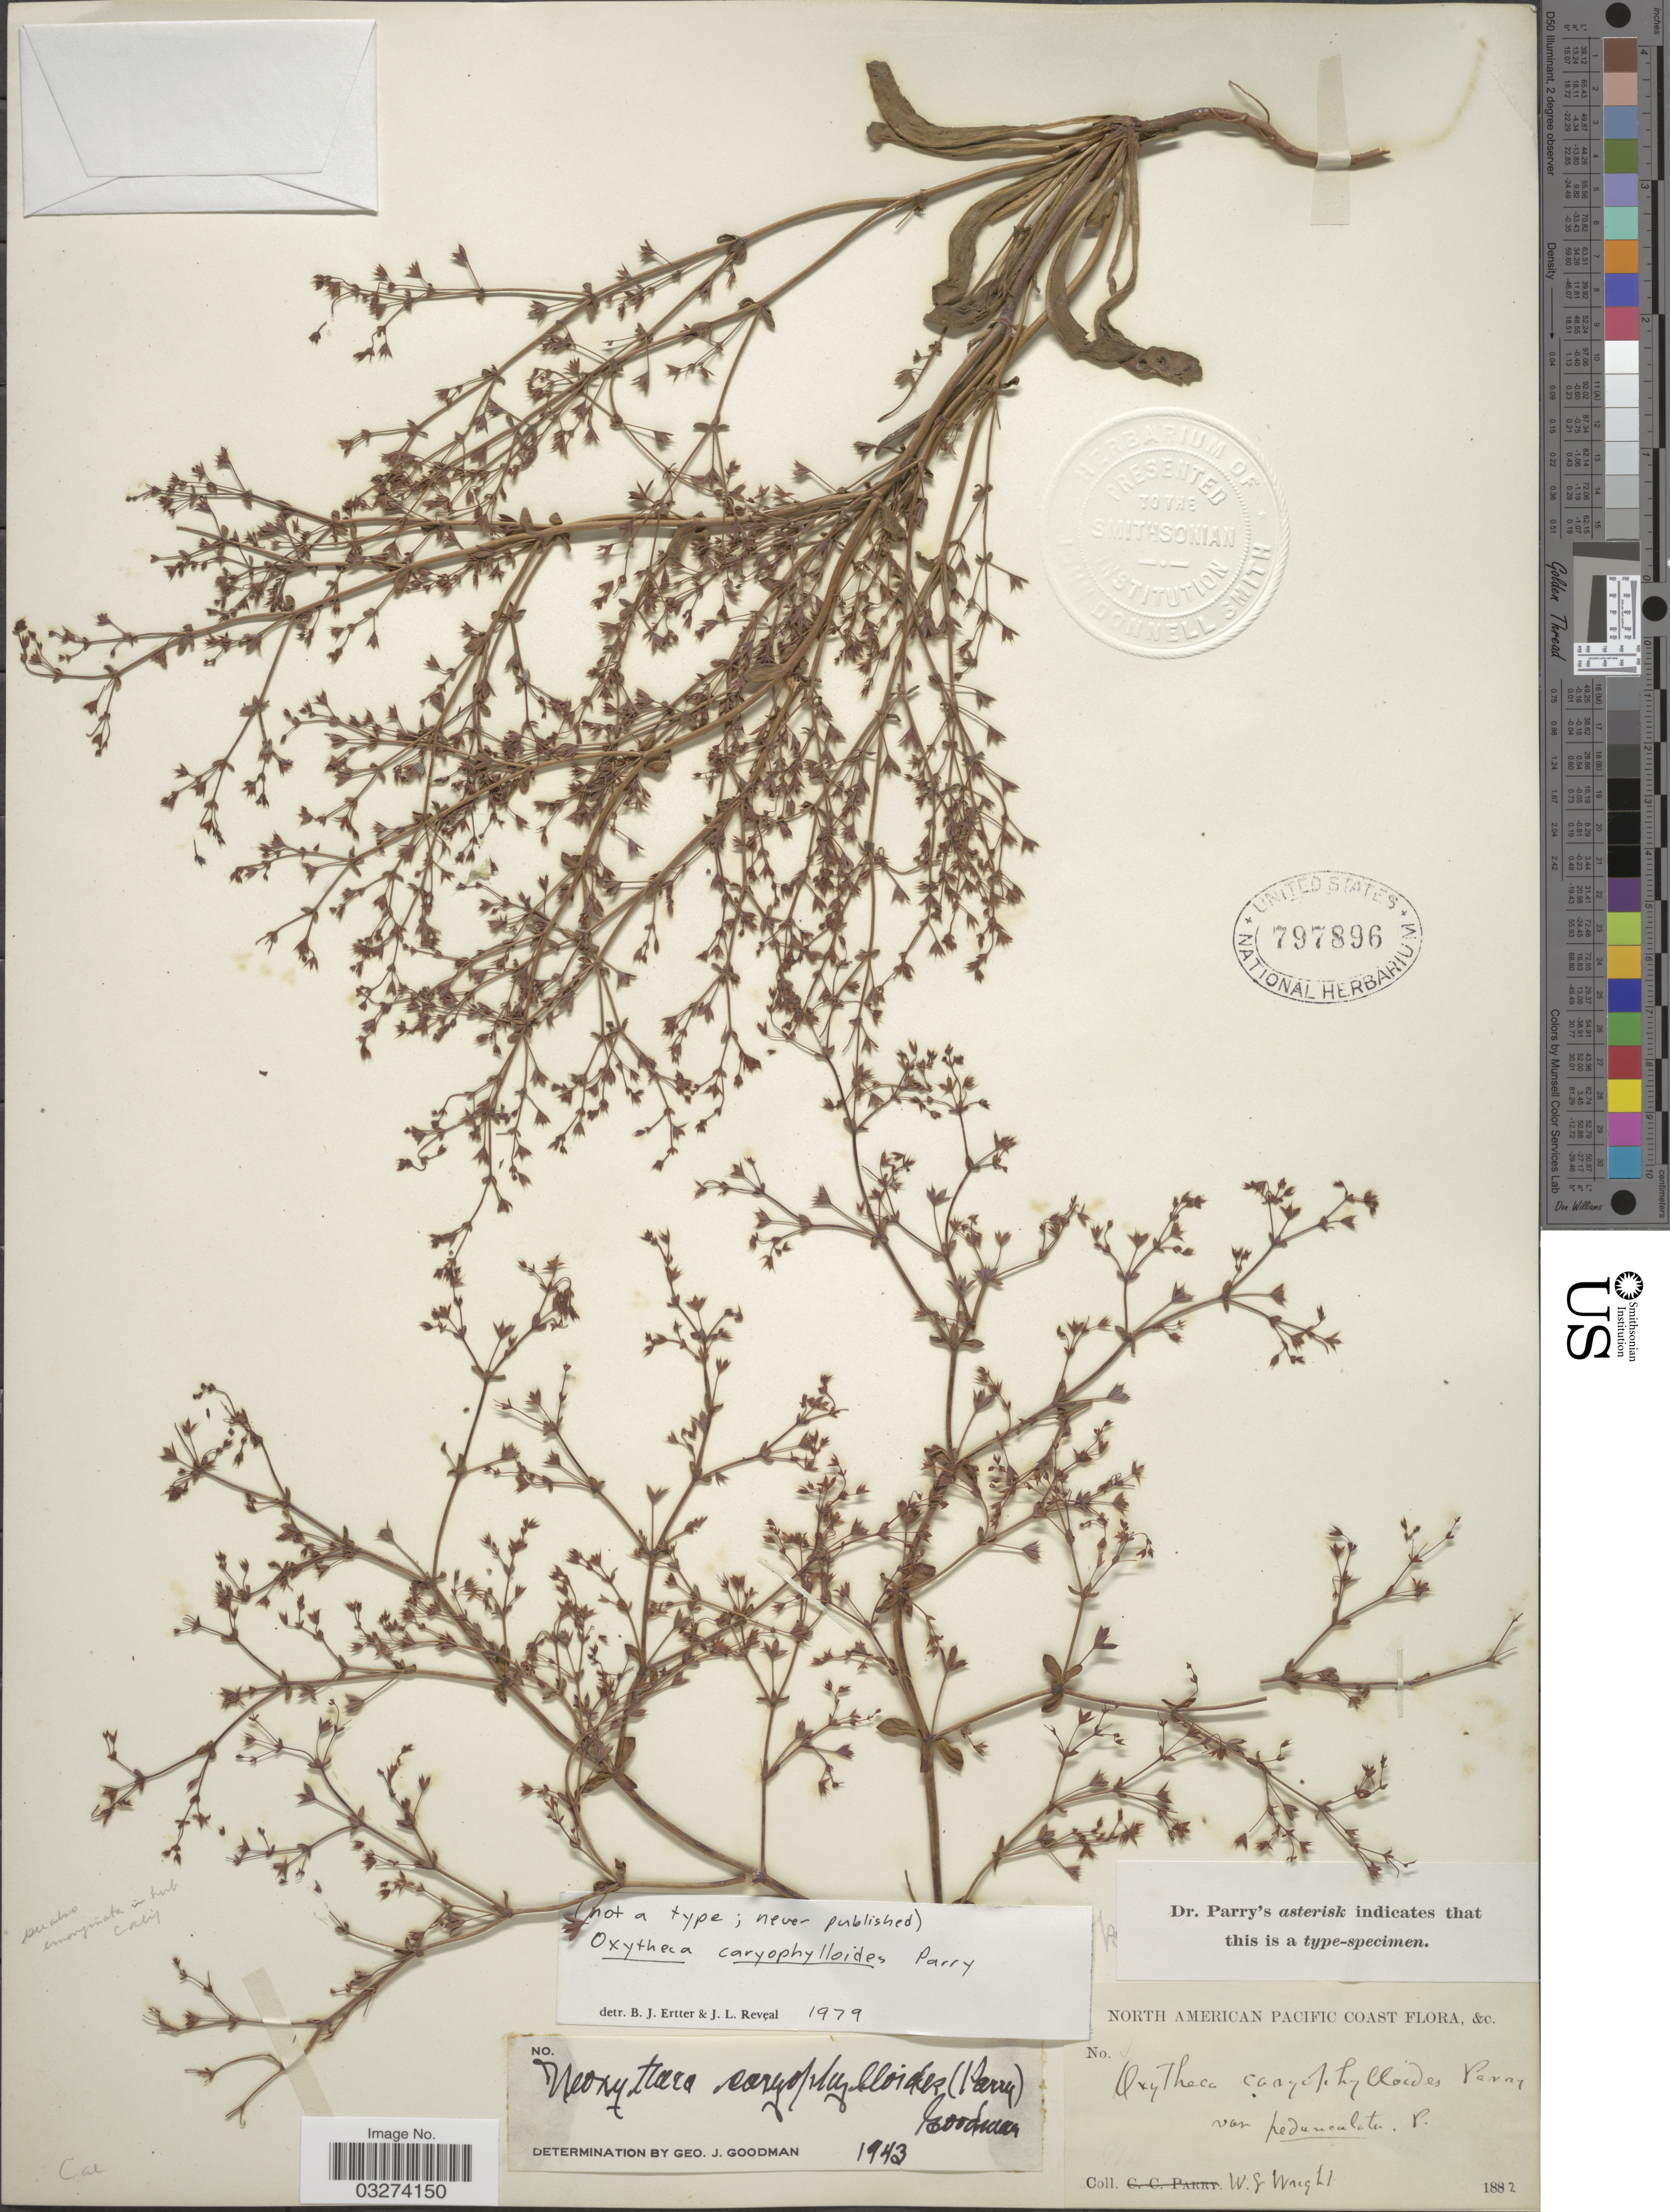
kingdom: Plantae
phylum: Tracheophyta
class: Magnoliopsida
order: Caryophyllales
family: Polygonaceae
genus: Sidotheca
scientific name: Sidotheca caryophylloides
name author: (Parry) Reveal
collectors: W. G. Wright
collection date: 1882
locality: North American Pacific Coast.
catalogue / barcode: US 797896